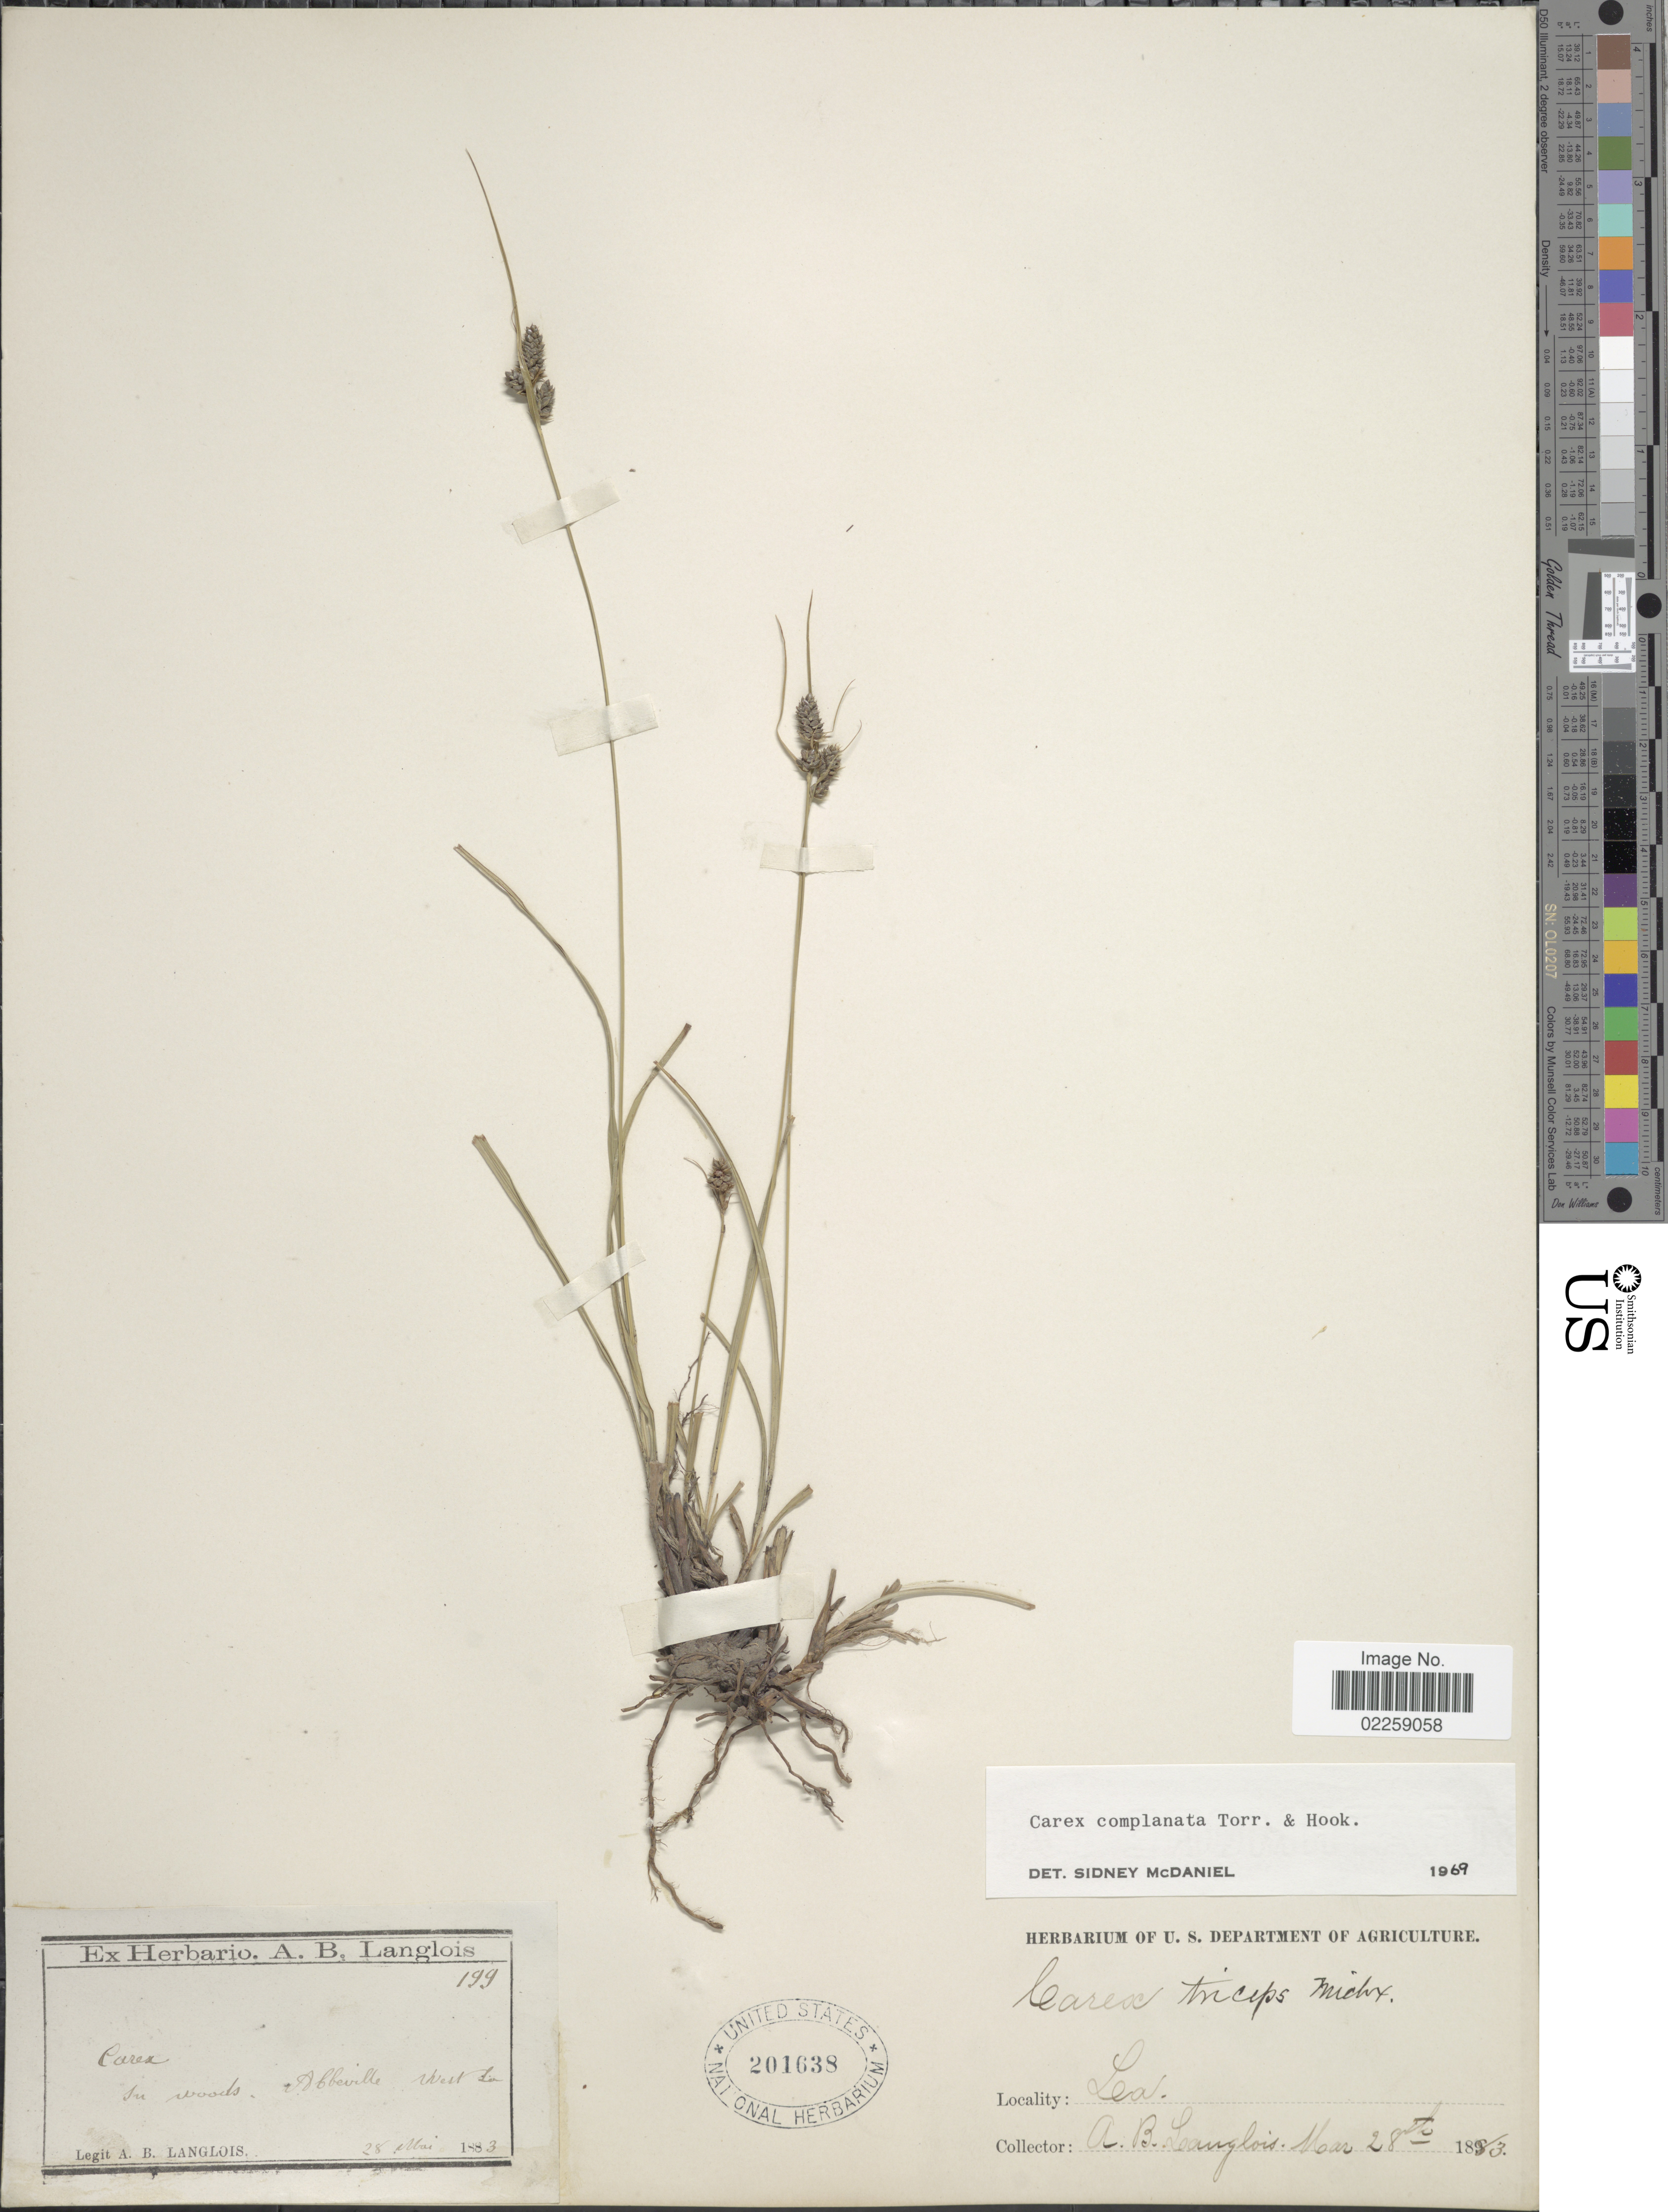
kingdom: Plantae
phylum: Tracheophyta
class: Liliopsida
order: Poales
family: Cyperaceae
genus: Carex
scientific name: Carex complanata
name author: Torr. & Hook.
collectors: A. Langlois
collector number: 199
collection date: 1883-03-28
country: United States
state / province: Louisiana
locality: In woods, Abbeville, West La.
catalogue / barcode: US 201638